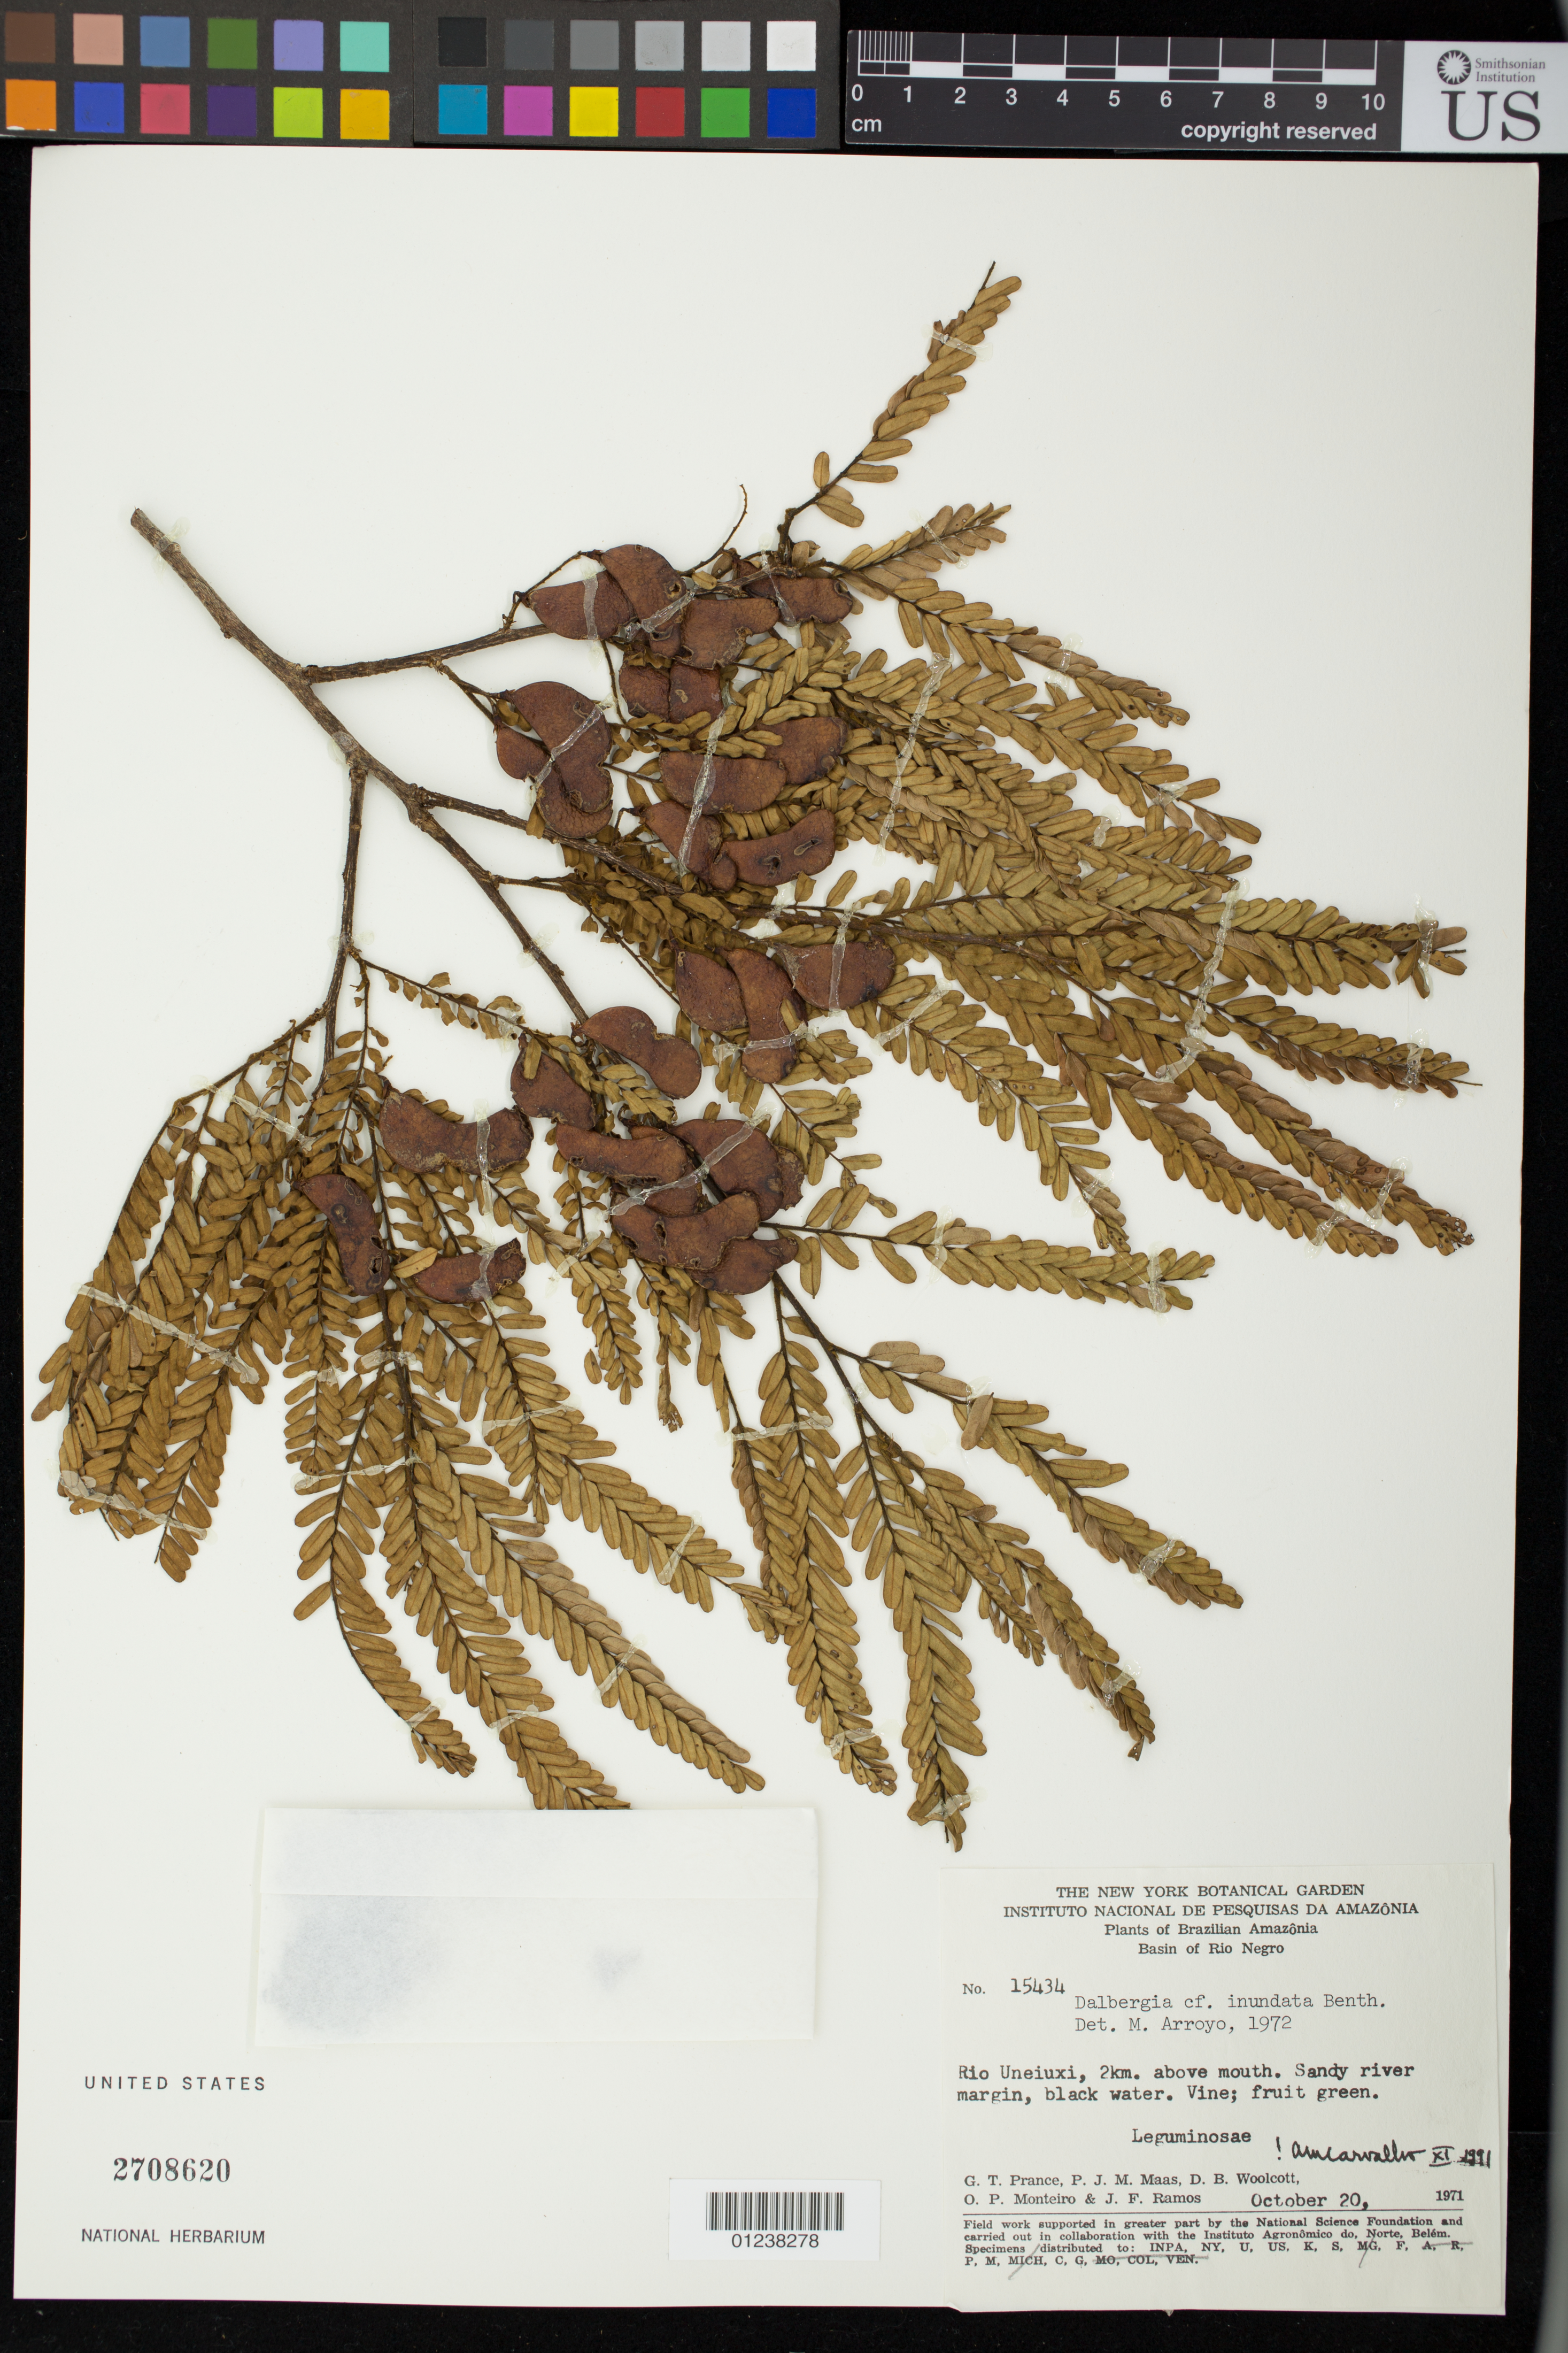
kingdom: Plantae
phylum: Tracheophyta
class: Magnoliopsida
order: Fabales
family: Fabaceae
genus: Dalbergia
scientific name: Dalbergia inundata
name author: Benth.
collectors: G. T. Prance, P. Maas, D. B. Woolcott, O. P. Monteiro & J. F. Ramos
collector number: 15434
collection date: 1971-10-20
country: Brazil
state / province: Amazonas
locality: Rio Uneiuxi, 2km. above mouth. Basin of Rio Negro.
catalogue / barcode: US 2708620